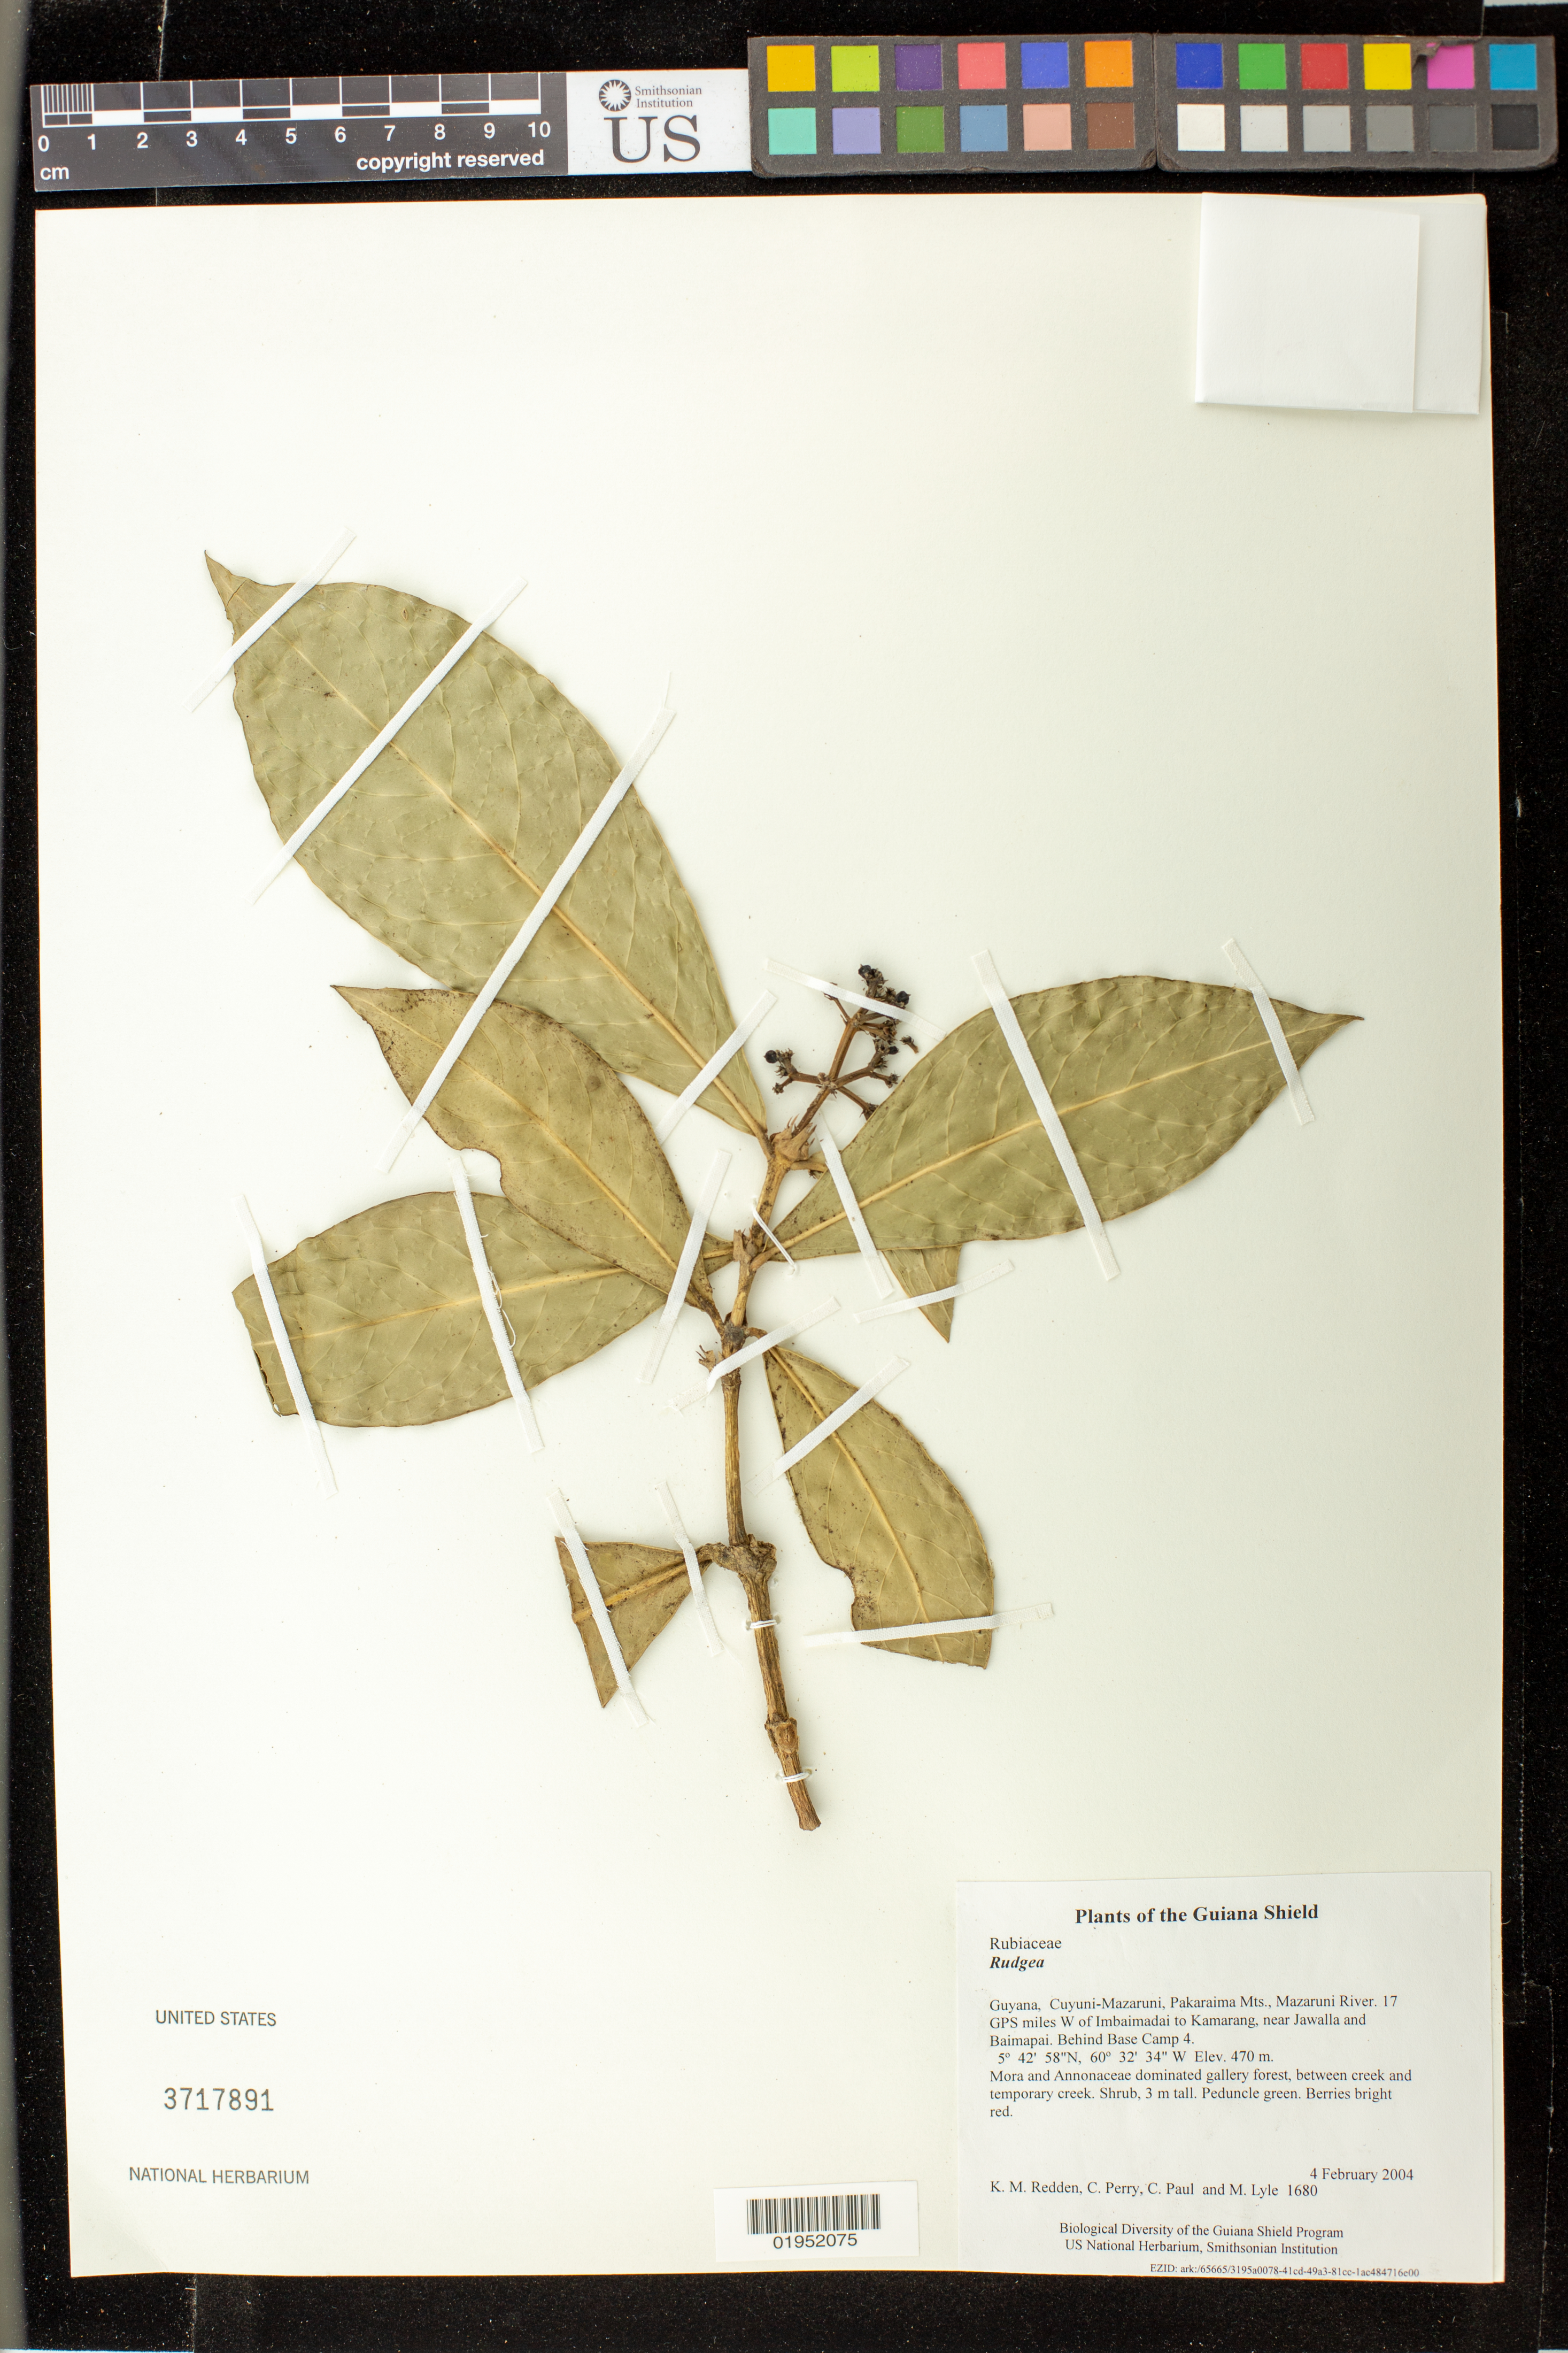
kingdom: Plantae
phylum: Tracheophyta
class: Magnoliopsida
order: Gentianales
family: Rubiaceae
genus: Rudgea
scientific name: Rudgea sp.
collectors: K. M. Redden, C. Perry, C. Paul & M. Lyle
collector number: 1680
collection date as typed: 4 February 2004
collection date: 2004-02-04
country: Guyana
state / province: Cuyuni-Mazaruni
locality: Pakaraima Mts., Mazaruni River. 17 GPS miles W of Imbaimadai to Kamarang, near Jawalla and Baimapai. Behind Base Camp 4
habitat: Mora and Annonaceae dominated gallery forest, between creek and temporary creek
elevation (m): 470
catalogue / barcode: US 3717891